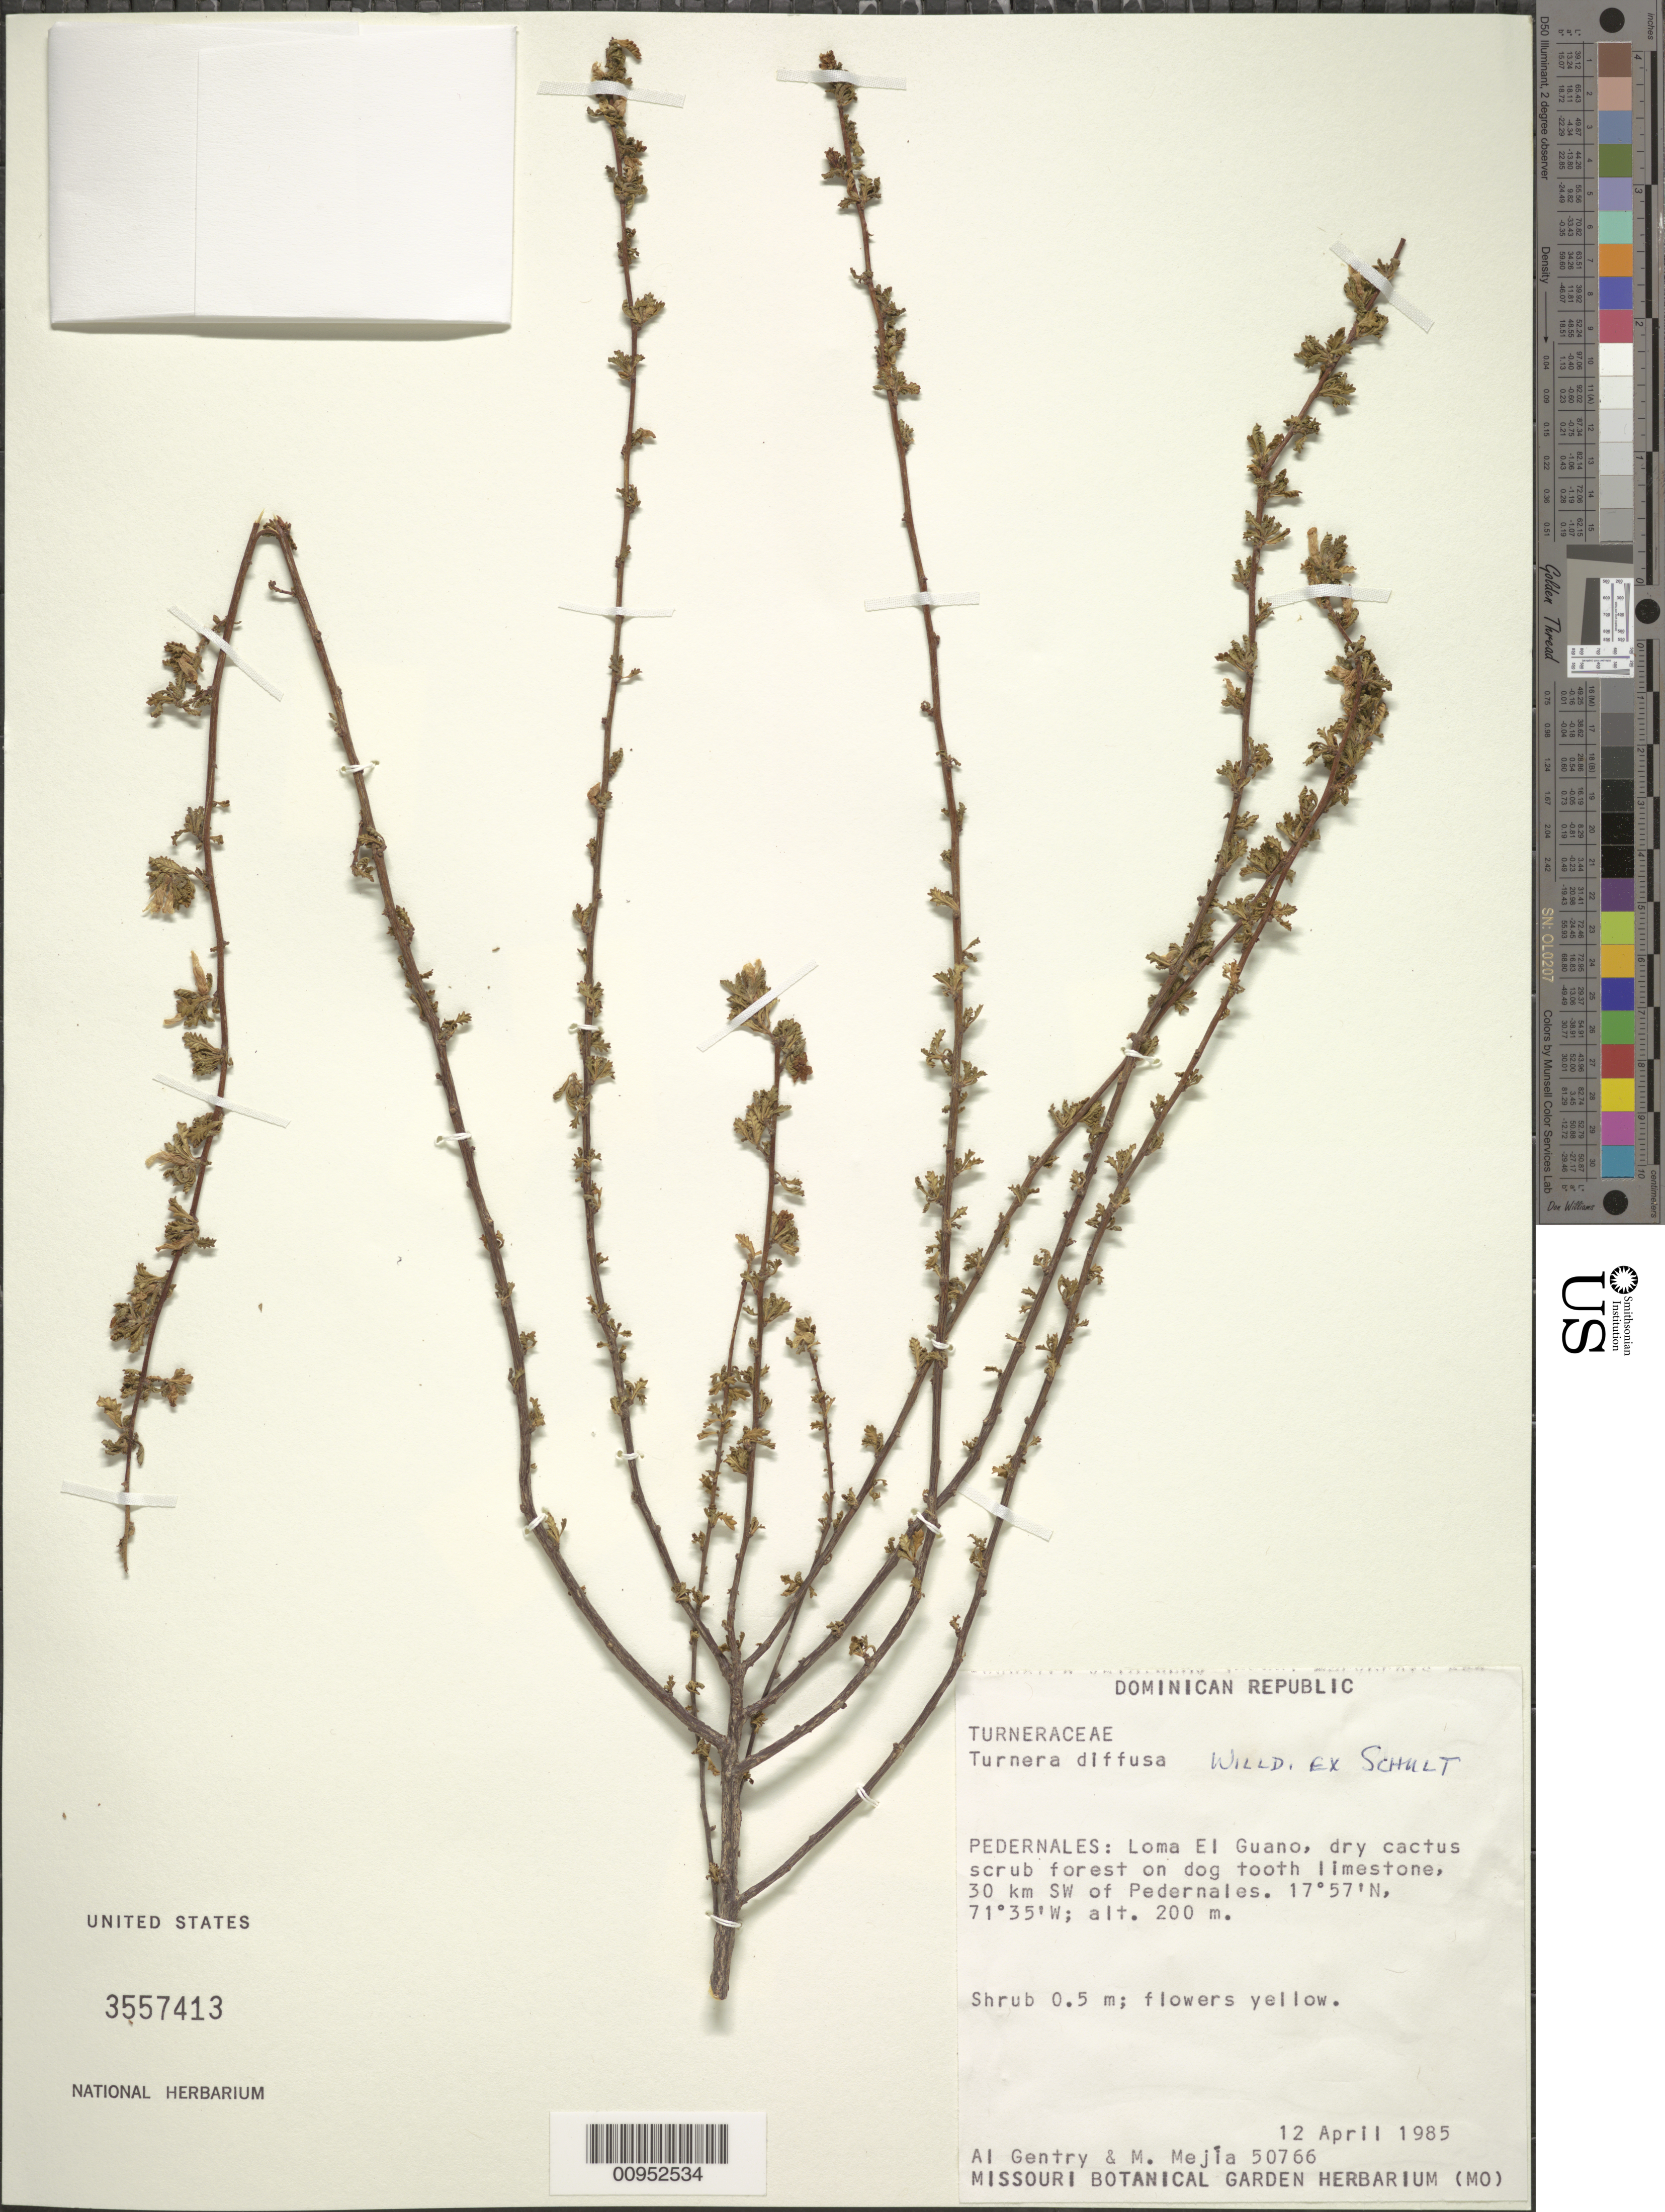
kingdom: Plantae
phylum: Tracheophyta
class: Magnoliopsida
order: Malpighiales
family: Turneraceae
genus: Turnera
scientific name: Turnera diffusa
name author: Willd. ex Schult.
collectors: A. H. Gentry & M. Mejia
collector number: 50766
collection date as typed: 12 Apr 1985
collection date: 1985-04-12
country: Dominican Republic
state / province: Pedernales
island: Hispaniola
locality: Loma El Guano, 30 km SW of Pedernales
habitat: Dry cactus scrub forest on dog tooth limestone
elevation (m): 200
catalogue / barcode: US 3557413